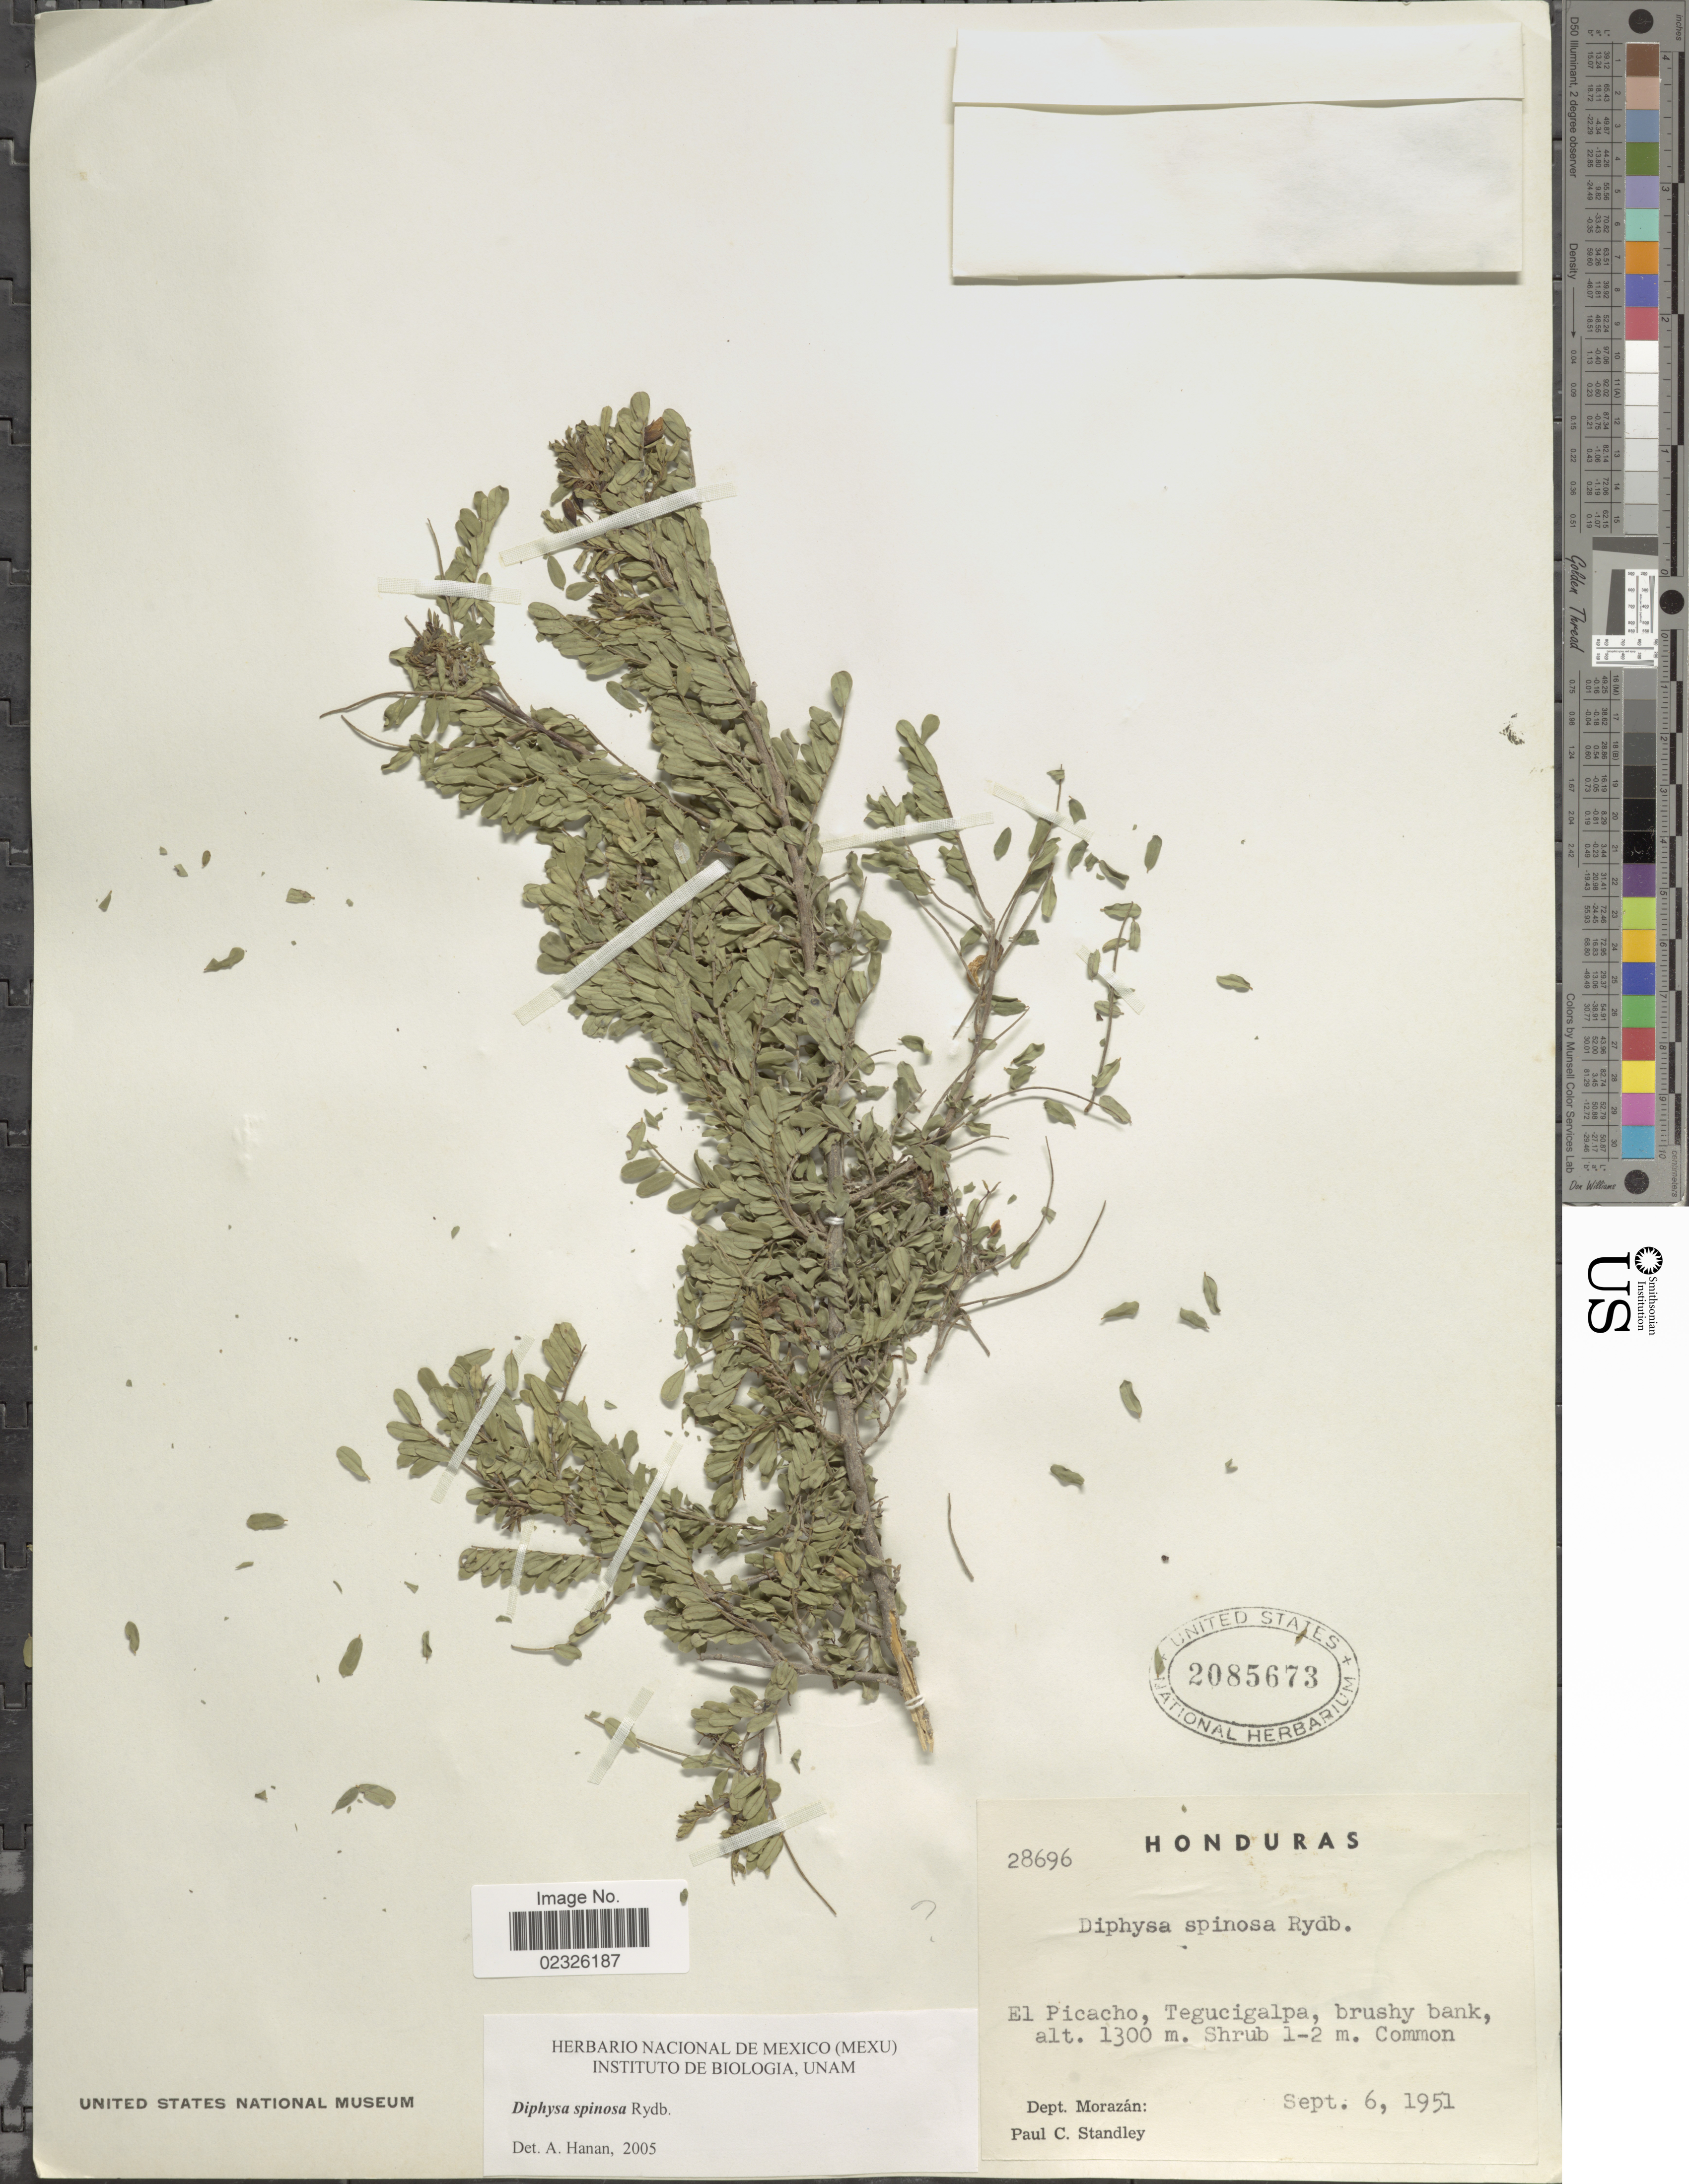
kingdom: Plantae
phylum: Tracheophyta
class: Magnoliopsida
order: Fabales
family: Fabaceae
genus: Diphysa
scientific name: Diphysa spinosa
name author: Rydb.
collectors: P. C. Standley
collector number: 28696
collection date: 1951-09-06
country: Honduras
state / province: Fco. Morazán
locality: El Picacho, tegucigalpa, brushy bank, Dept Morazán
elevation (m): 1300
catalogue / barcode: US 2085673